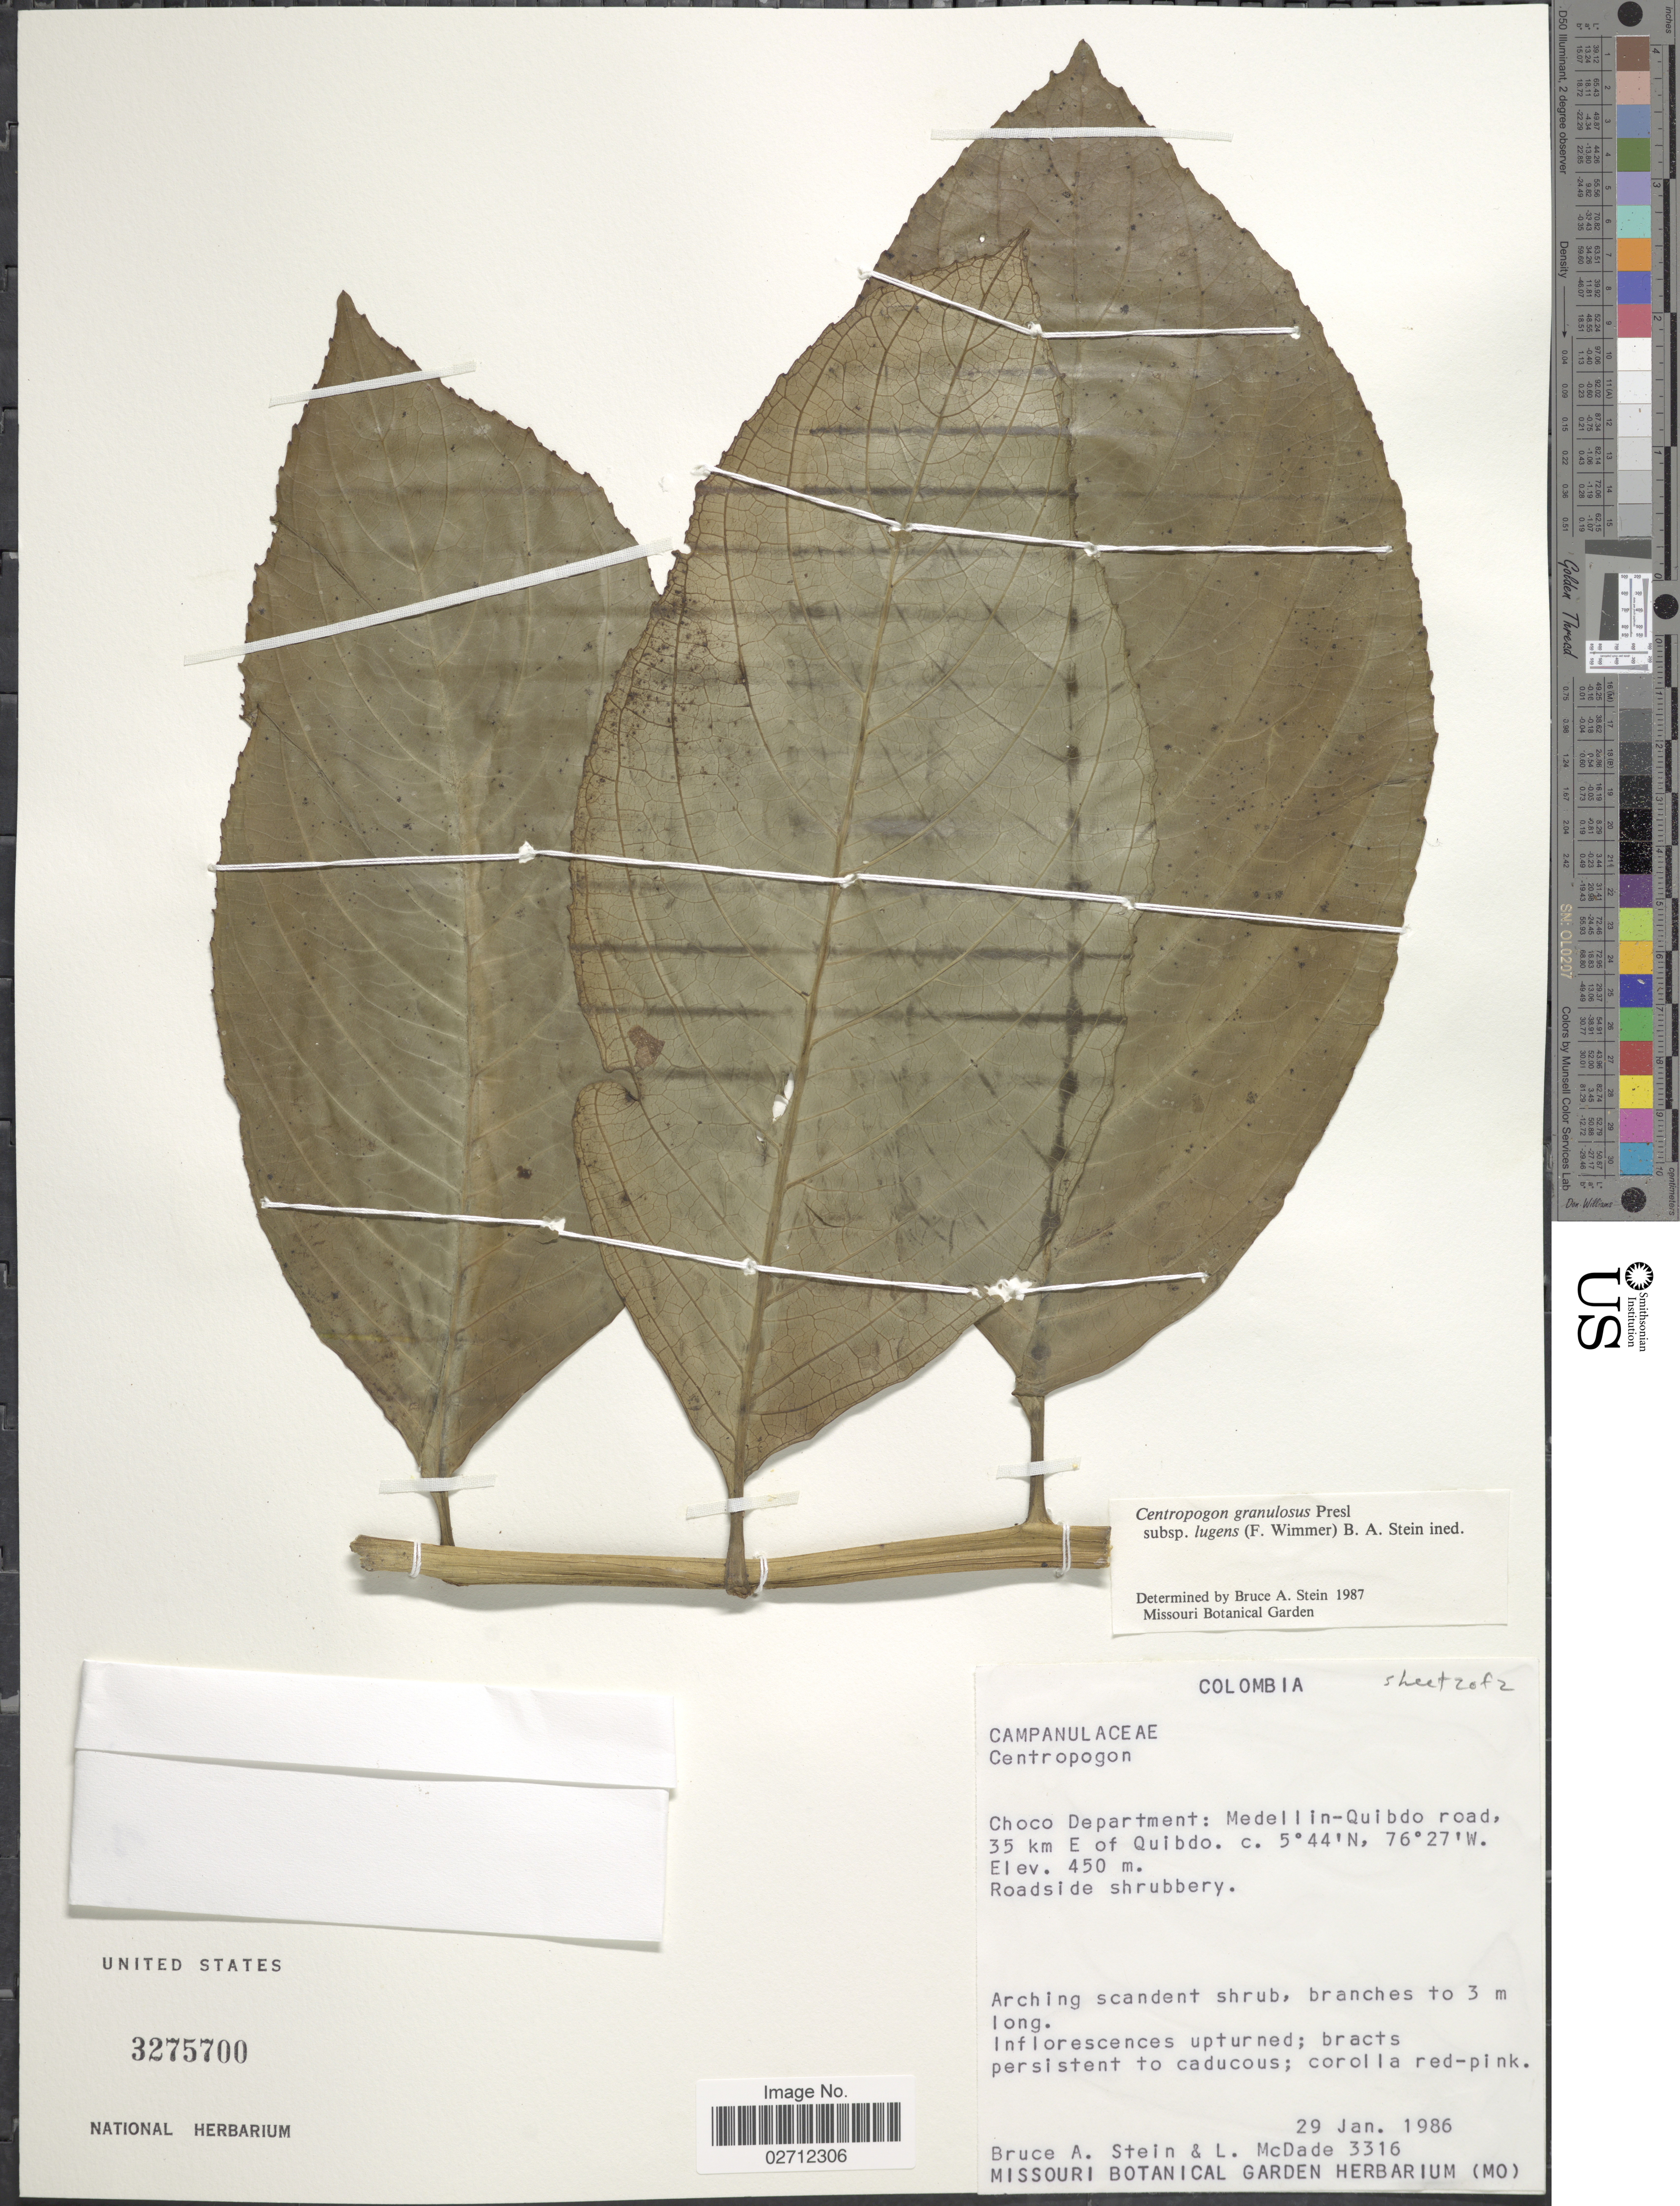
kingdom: Plantae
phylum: Tracheophyta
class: Magnoliopsida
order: Asterales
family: Campanulaceae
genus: Centropogon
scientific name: Centropogon granulosus subsp. lugens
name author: B.A. Stein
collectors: B. A. Stein & L. McDade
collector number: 3316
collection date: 1986-01-29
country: Colombia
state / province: Chocó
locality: Choco Department: Medellin-Quibdo road, 35 km E of Quibdo.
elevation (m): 450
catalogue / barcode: US 3275700